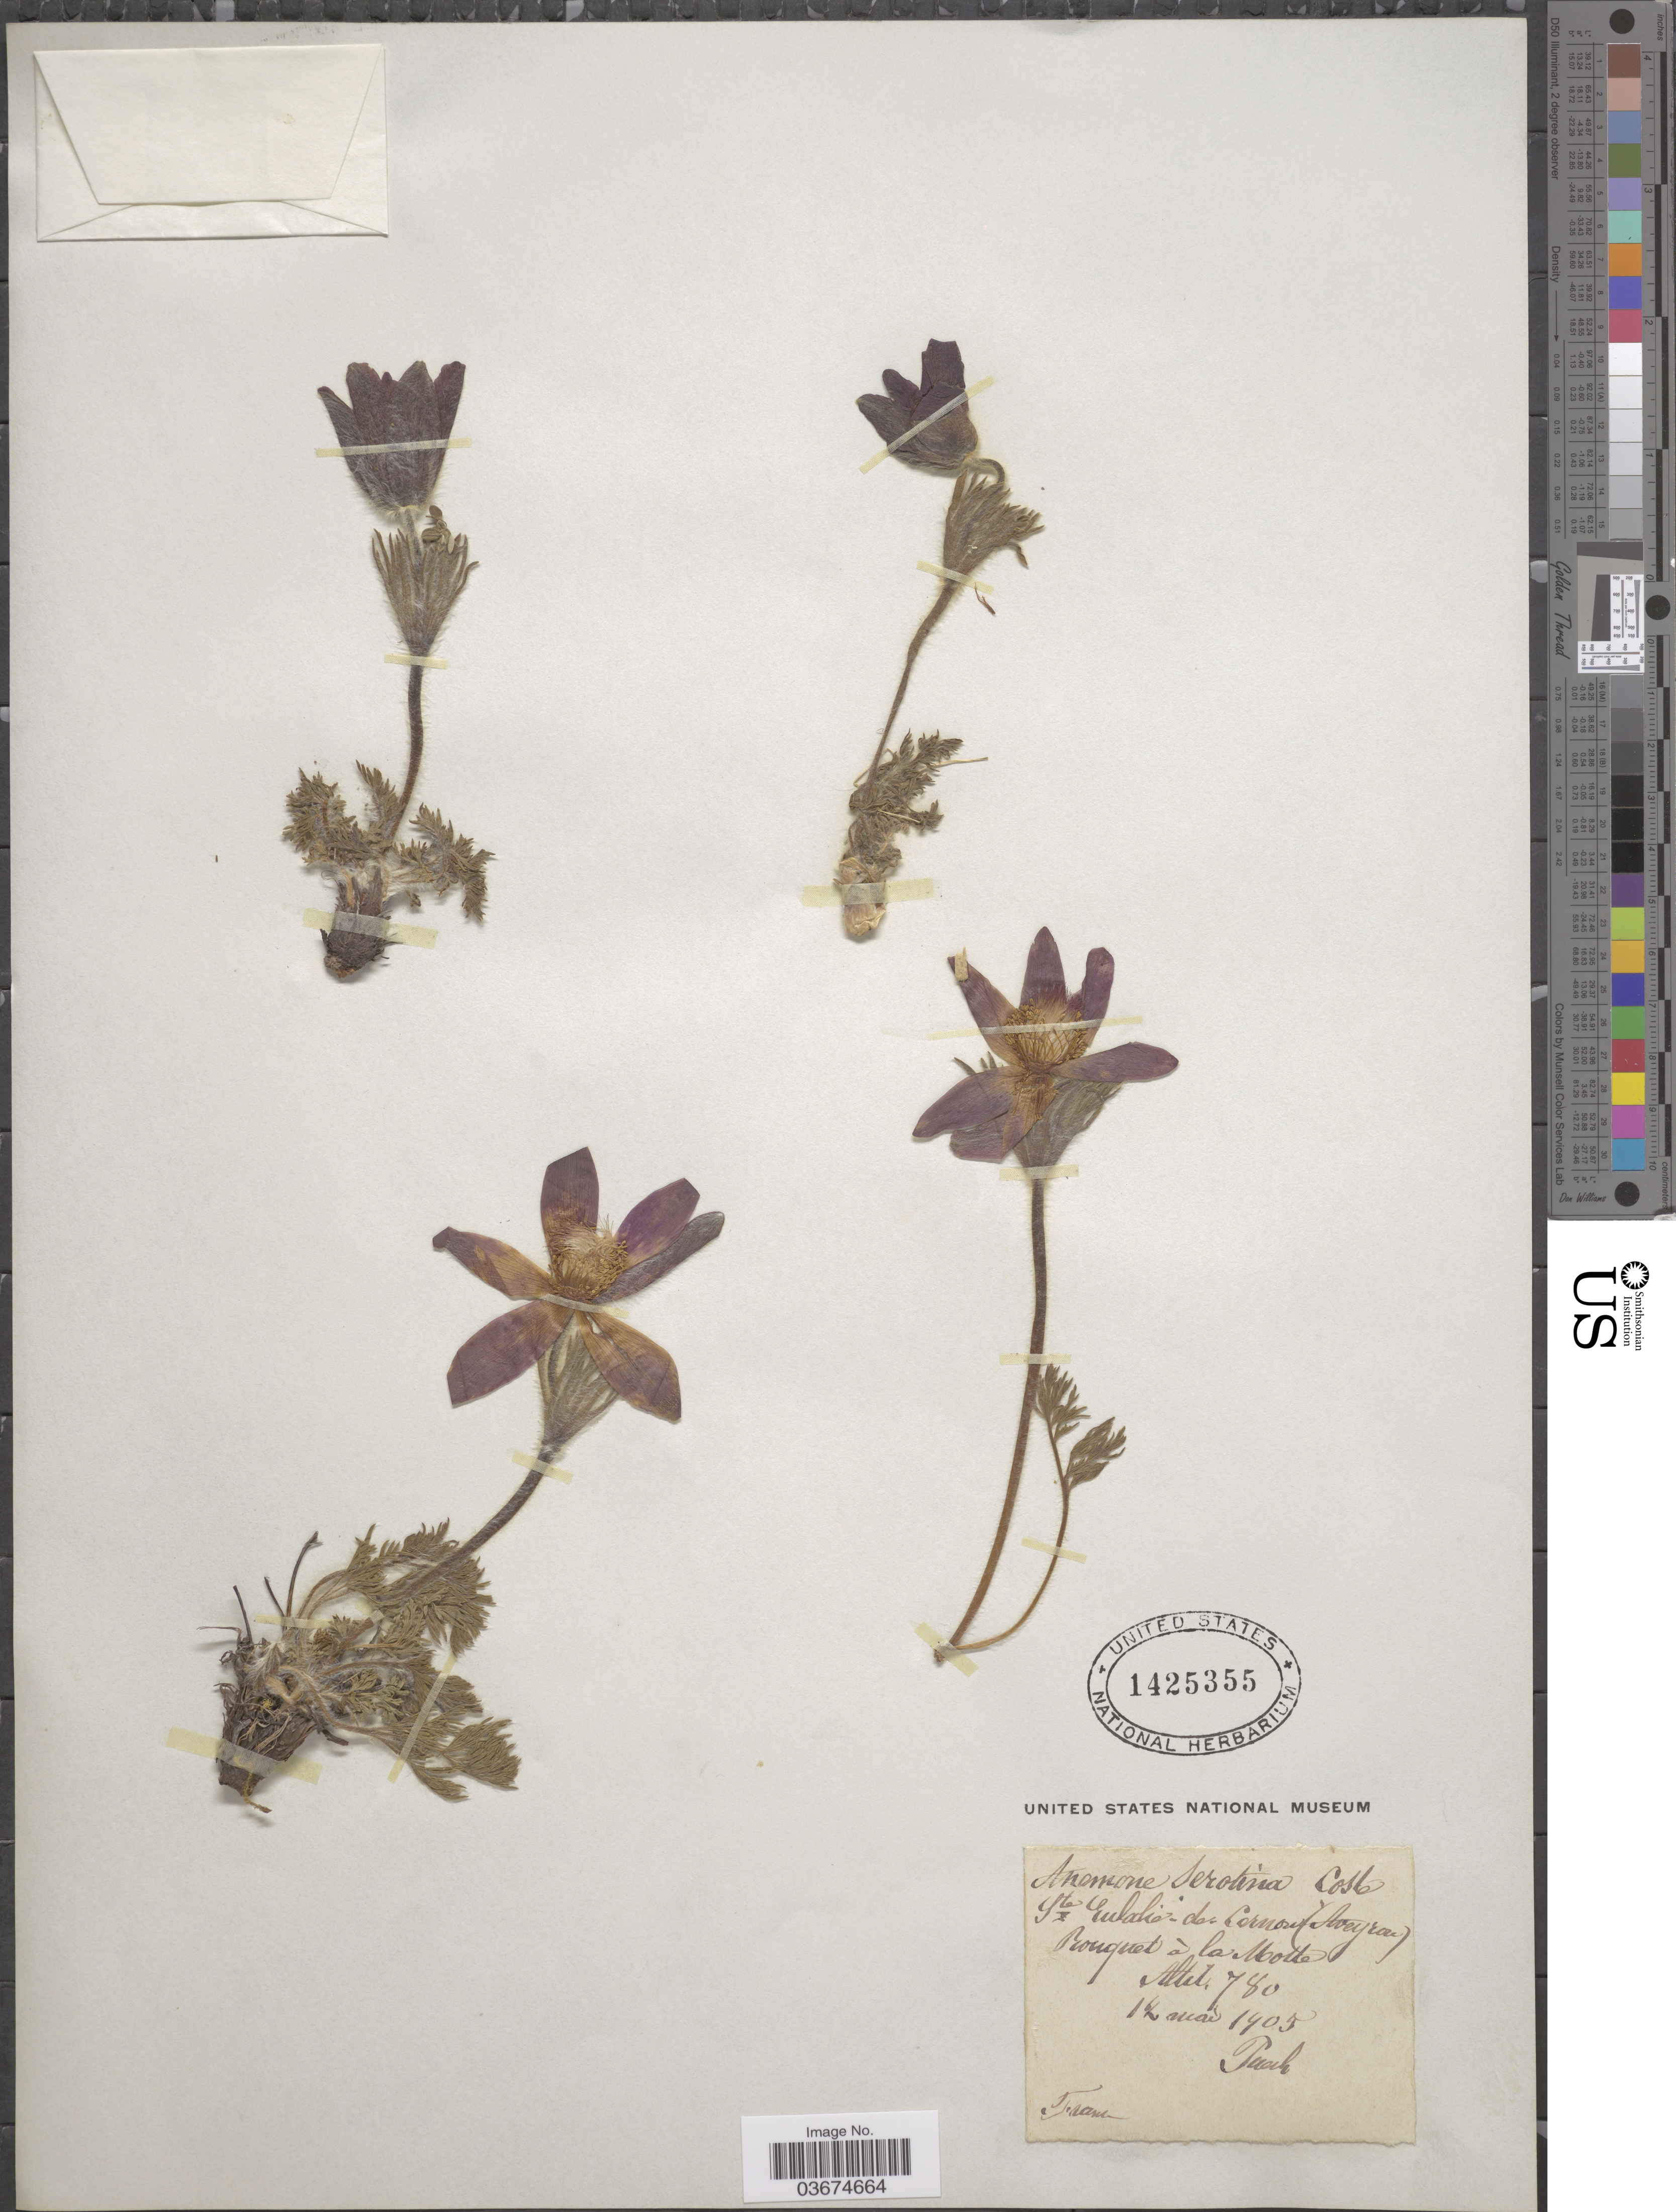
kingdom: Plantae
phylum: Tracheophyta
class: Magnoliopsida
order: Ranunculales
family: Ranunculaceae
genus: Pulsatilla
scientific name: Pulsatilla serotina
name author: Magnier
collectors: Puech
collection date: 1905-05-12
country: France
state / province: Occitanie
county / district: Aveyron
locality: Sainte-Eulalie-de-Cernon (Aveyron) Bouquet à la Motte.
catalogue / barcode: US 1425355